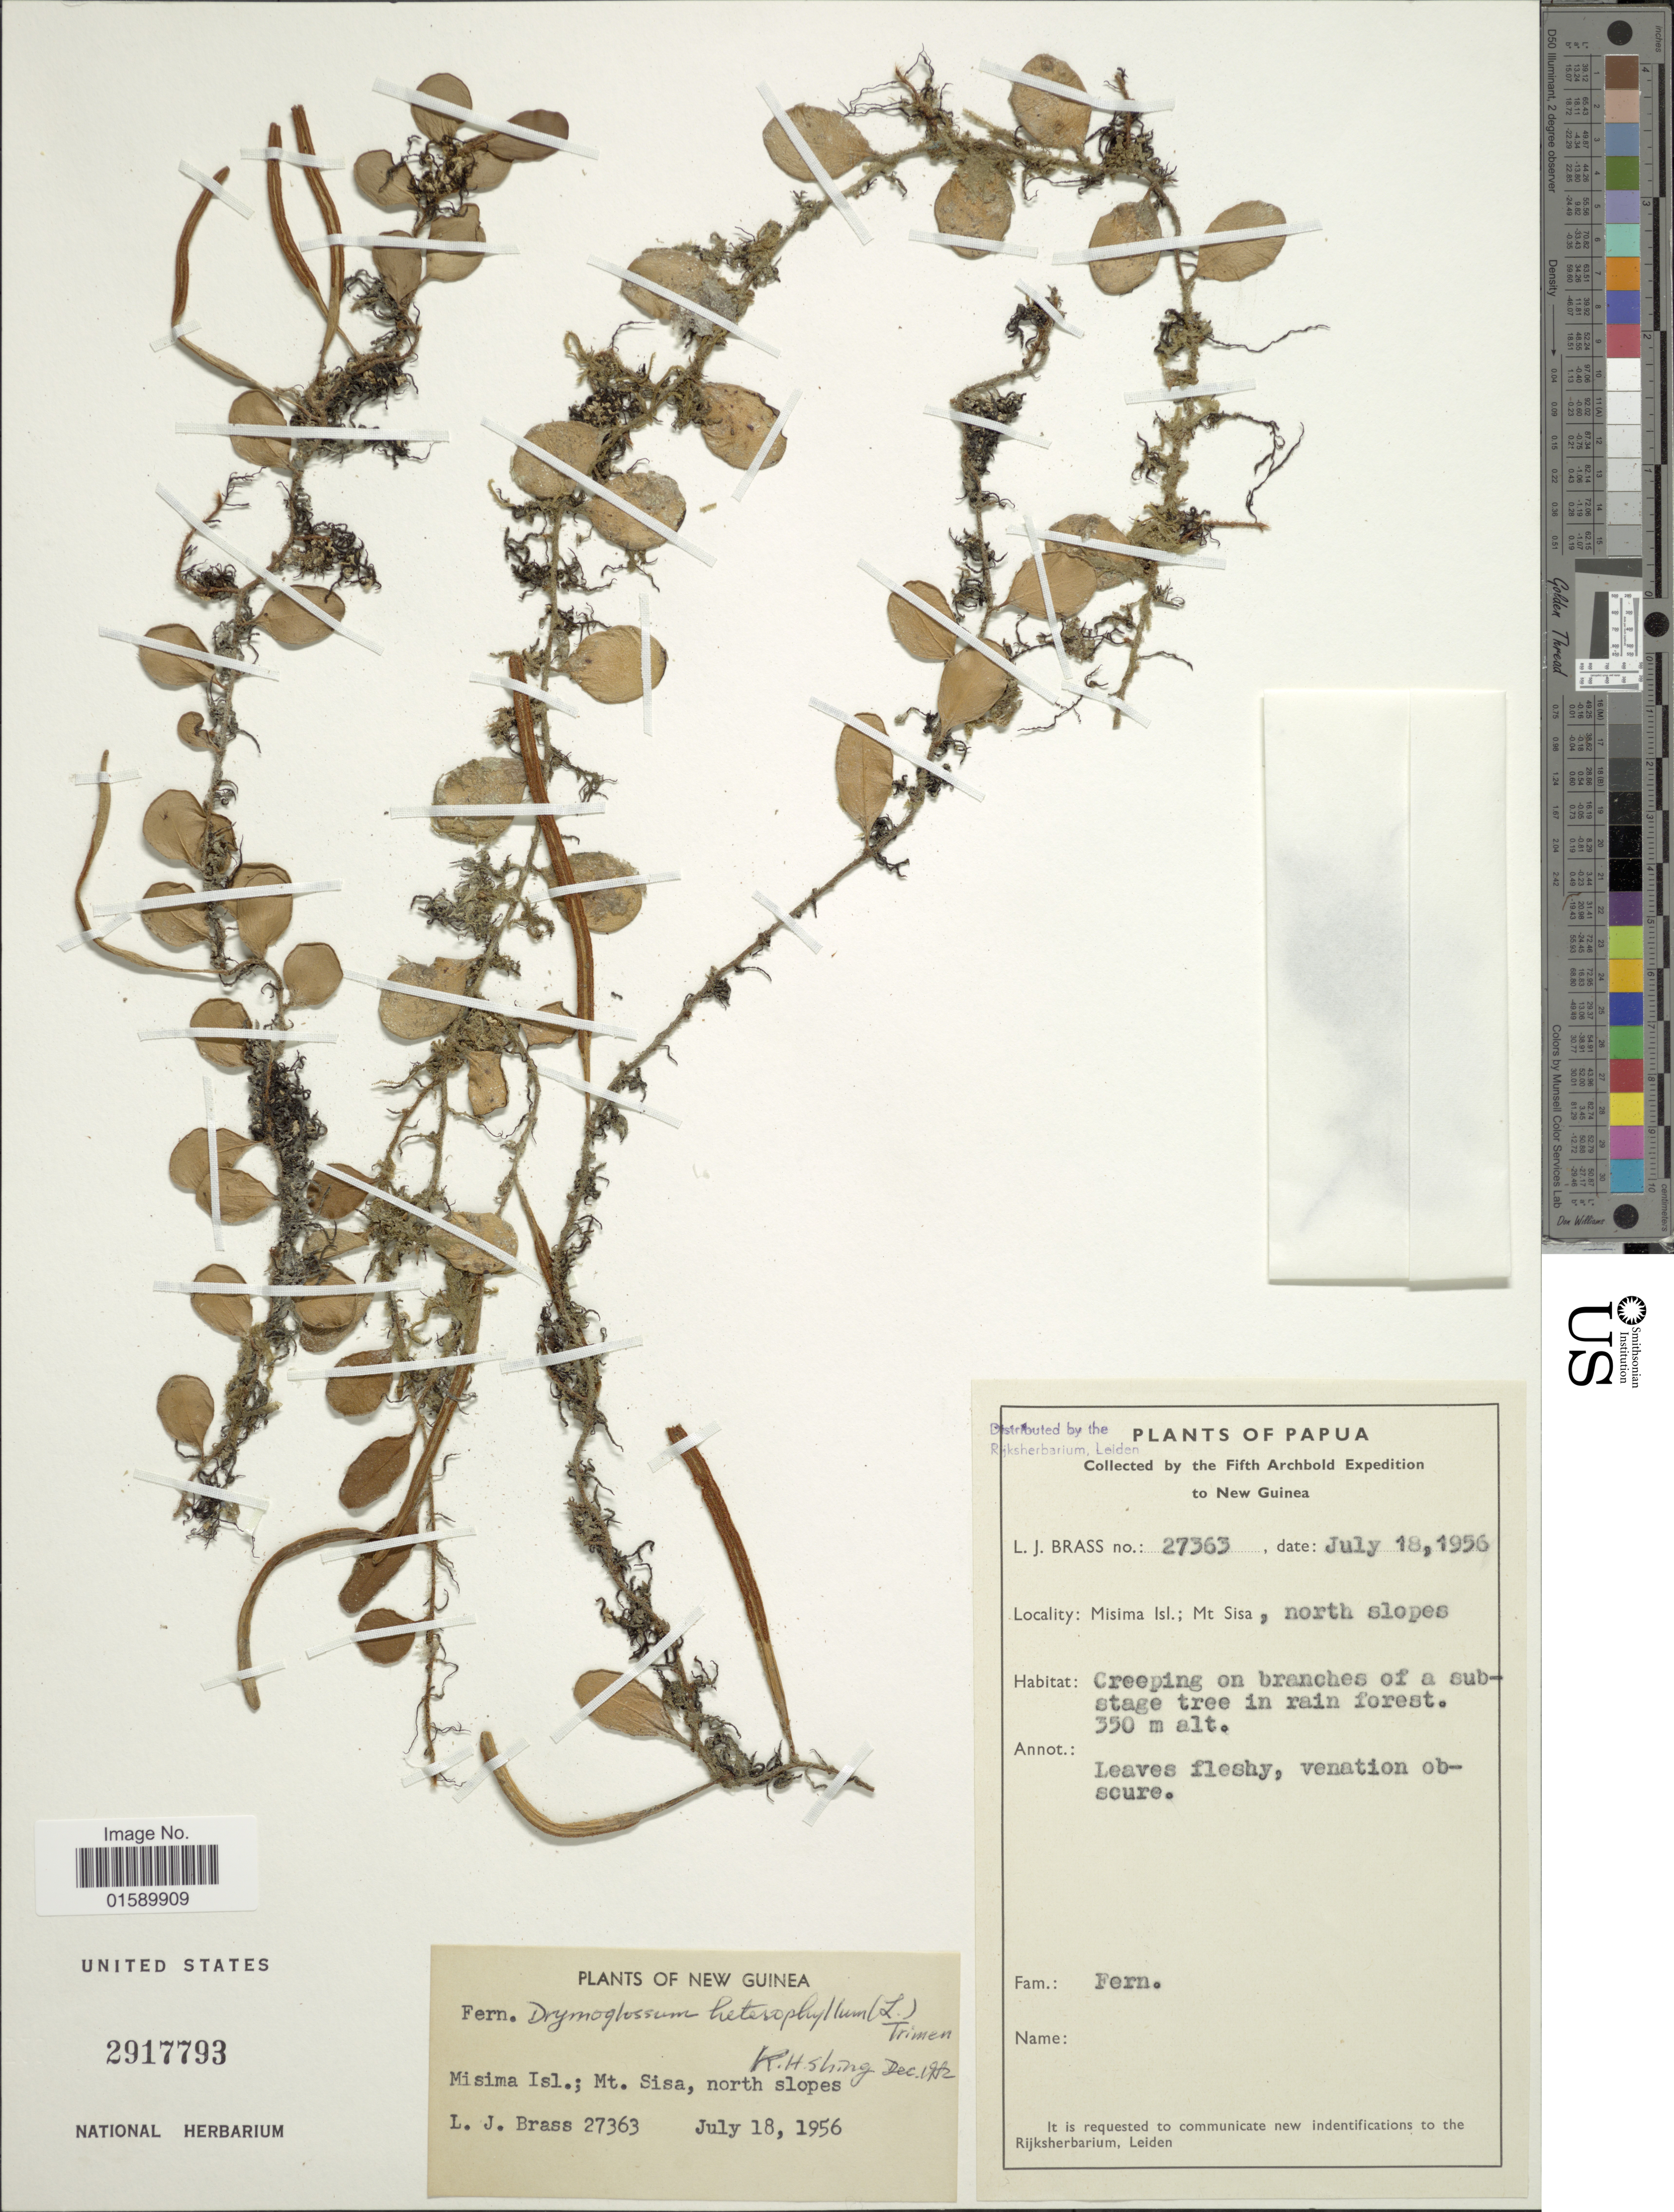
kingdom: Plantae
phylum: Tracheophyta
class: Polypodiopsida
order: Polypodiales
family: Polypodiaceae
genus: Pyrrosia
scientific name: Pyrrosia sp.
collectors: L. J. Brass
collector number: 27363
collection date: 1956-07-18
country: Papua New Guinea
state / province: Milne Bay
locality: Papua, Misimi Isl.; Mt. Sisa, north slopes.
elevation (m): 350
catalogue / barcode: US 2917793